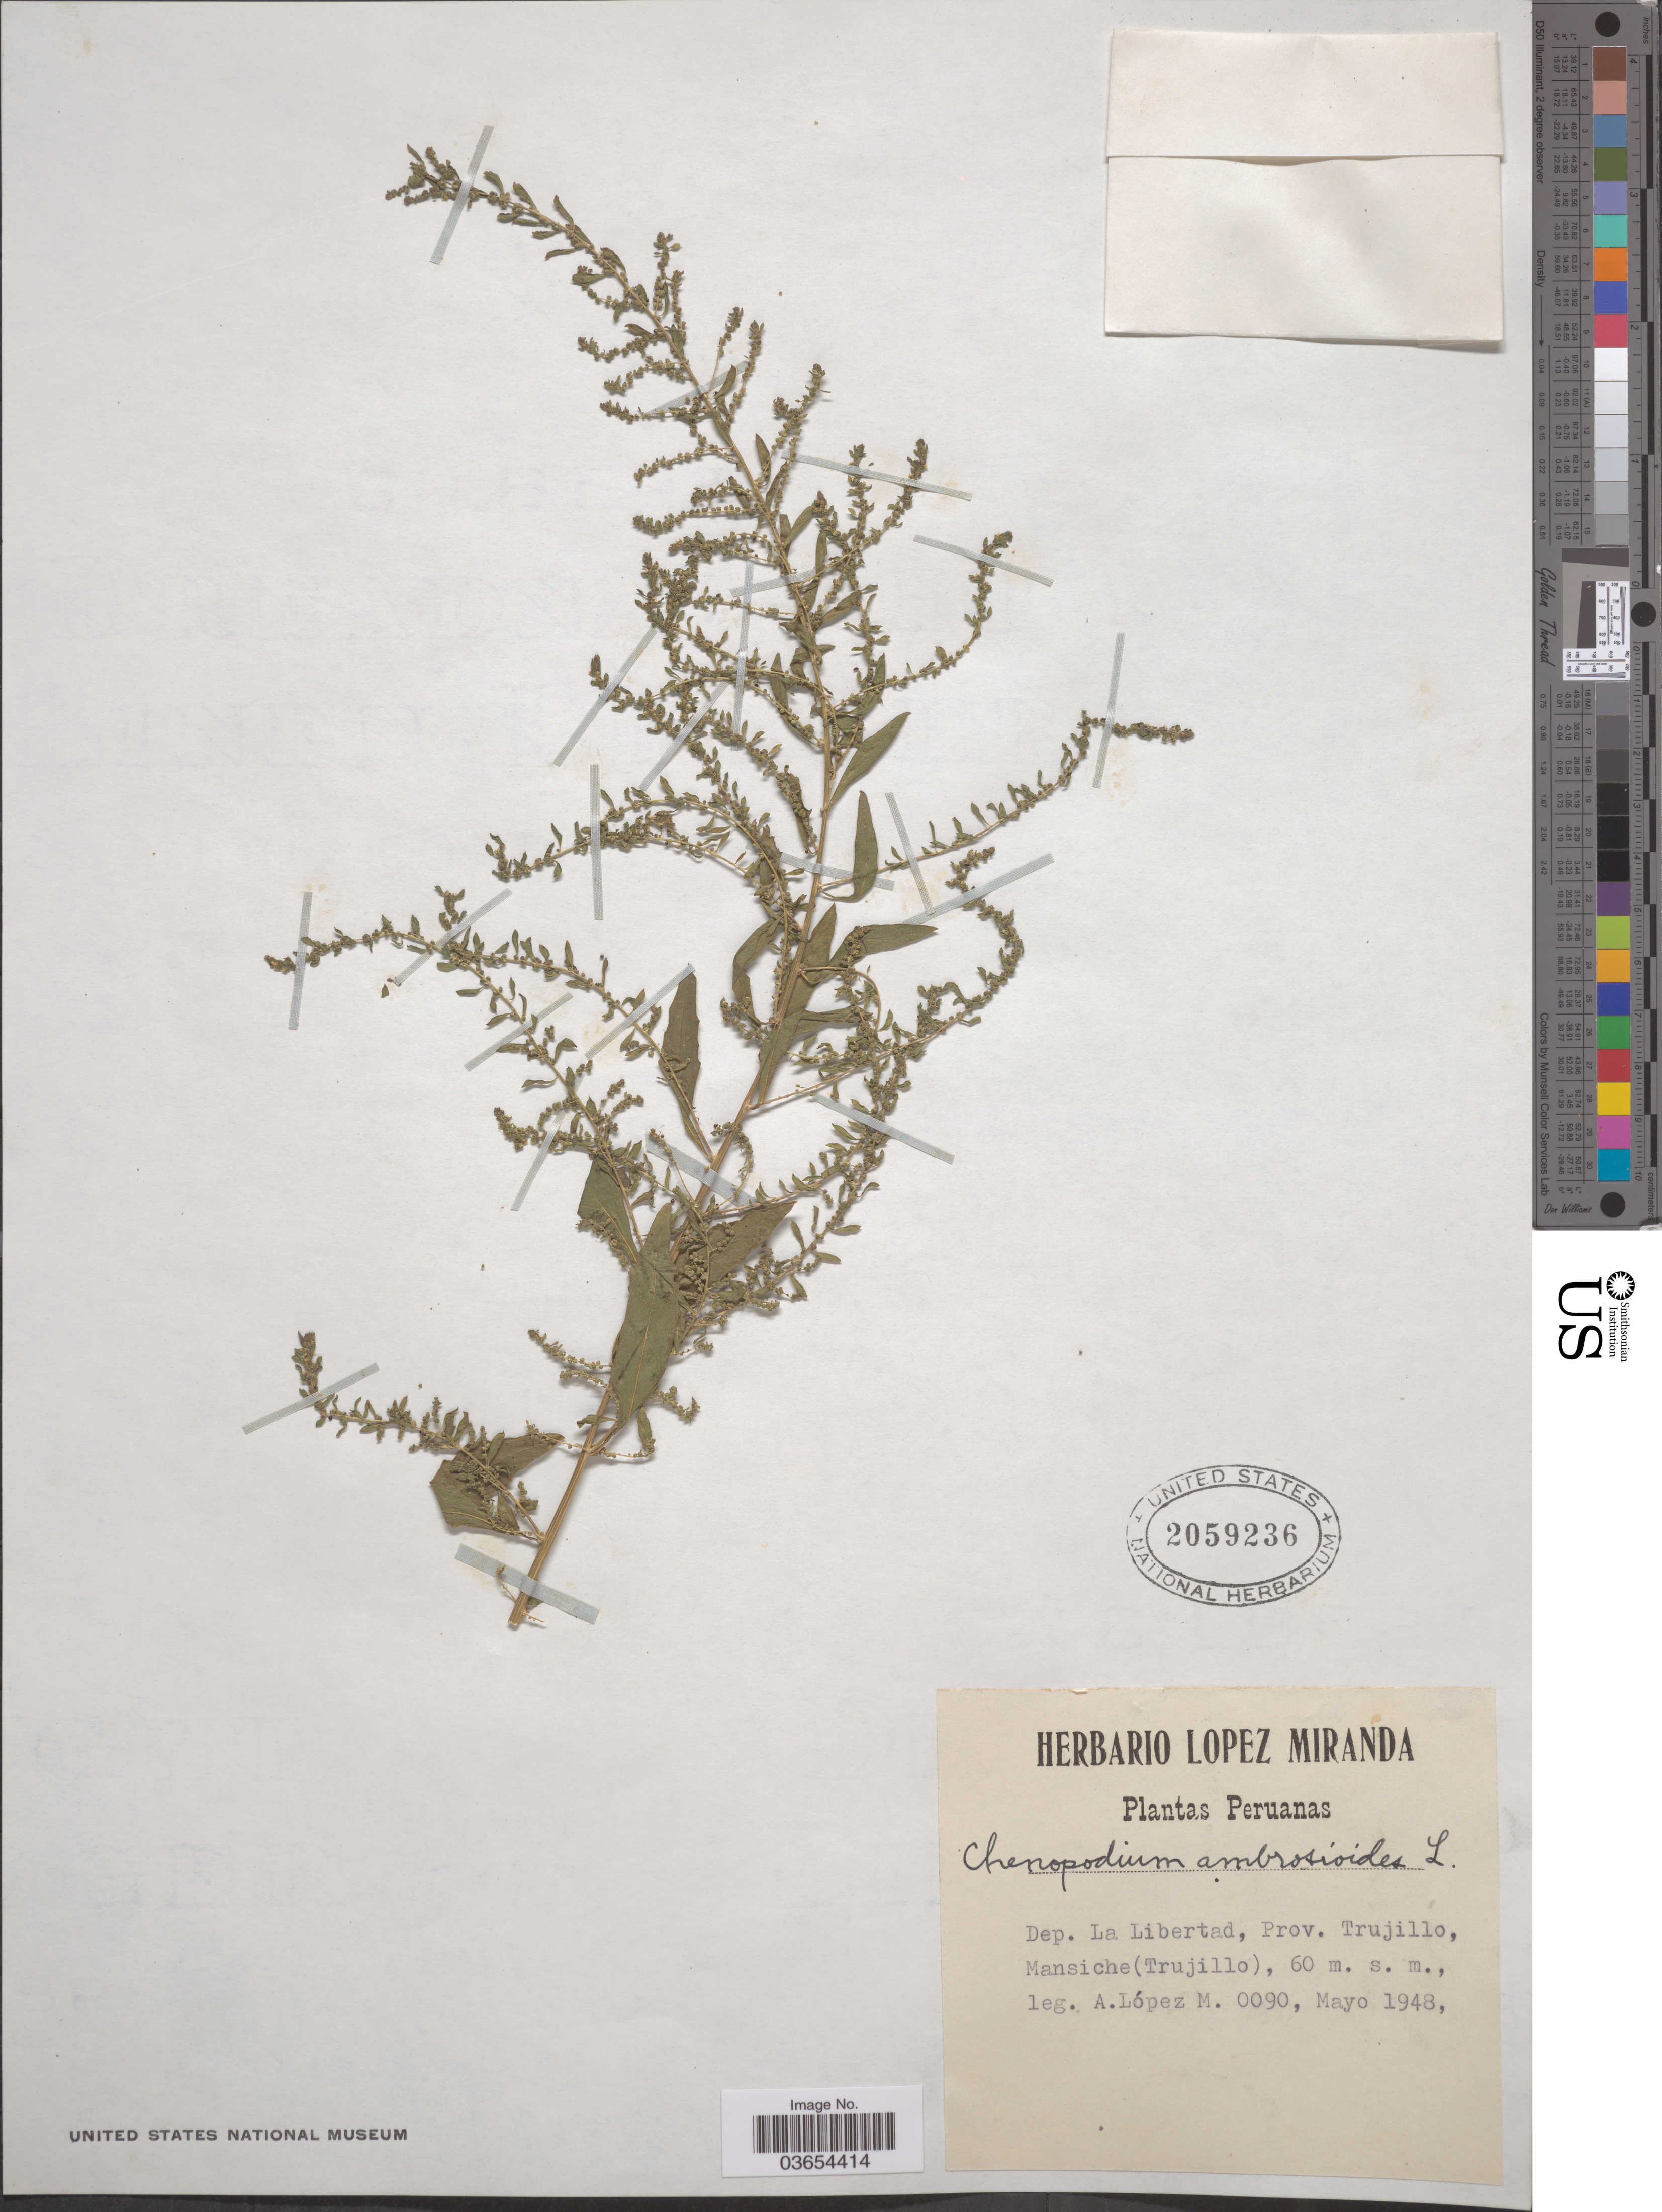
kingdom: Plantae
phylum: Tracheophyta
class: Magnoliopsida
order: Caryophyllales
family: Amaranthaceae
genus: Chenopodium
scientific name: Chenopodium ambrosioides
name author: L.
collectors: A. López M.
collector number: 0090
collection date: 1948-05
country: Peru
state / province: La Libertad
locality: Dep. La Libertad, Prov. Trujillo, Mansiche (Trujillo).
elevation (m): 60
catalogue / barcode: US 2059236